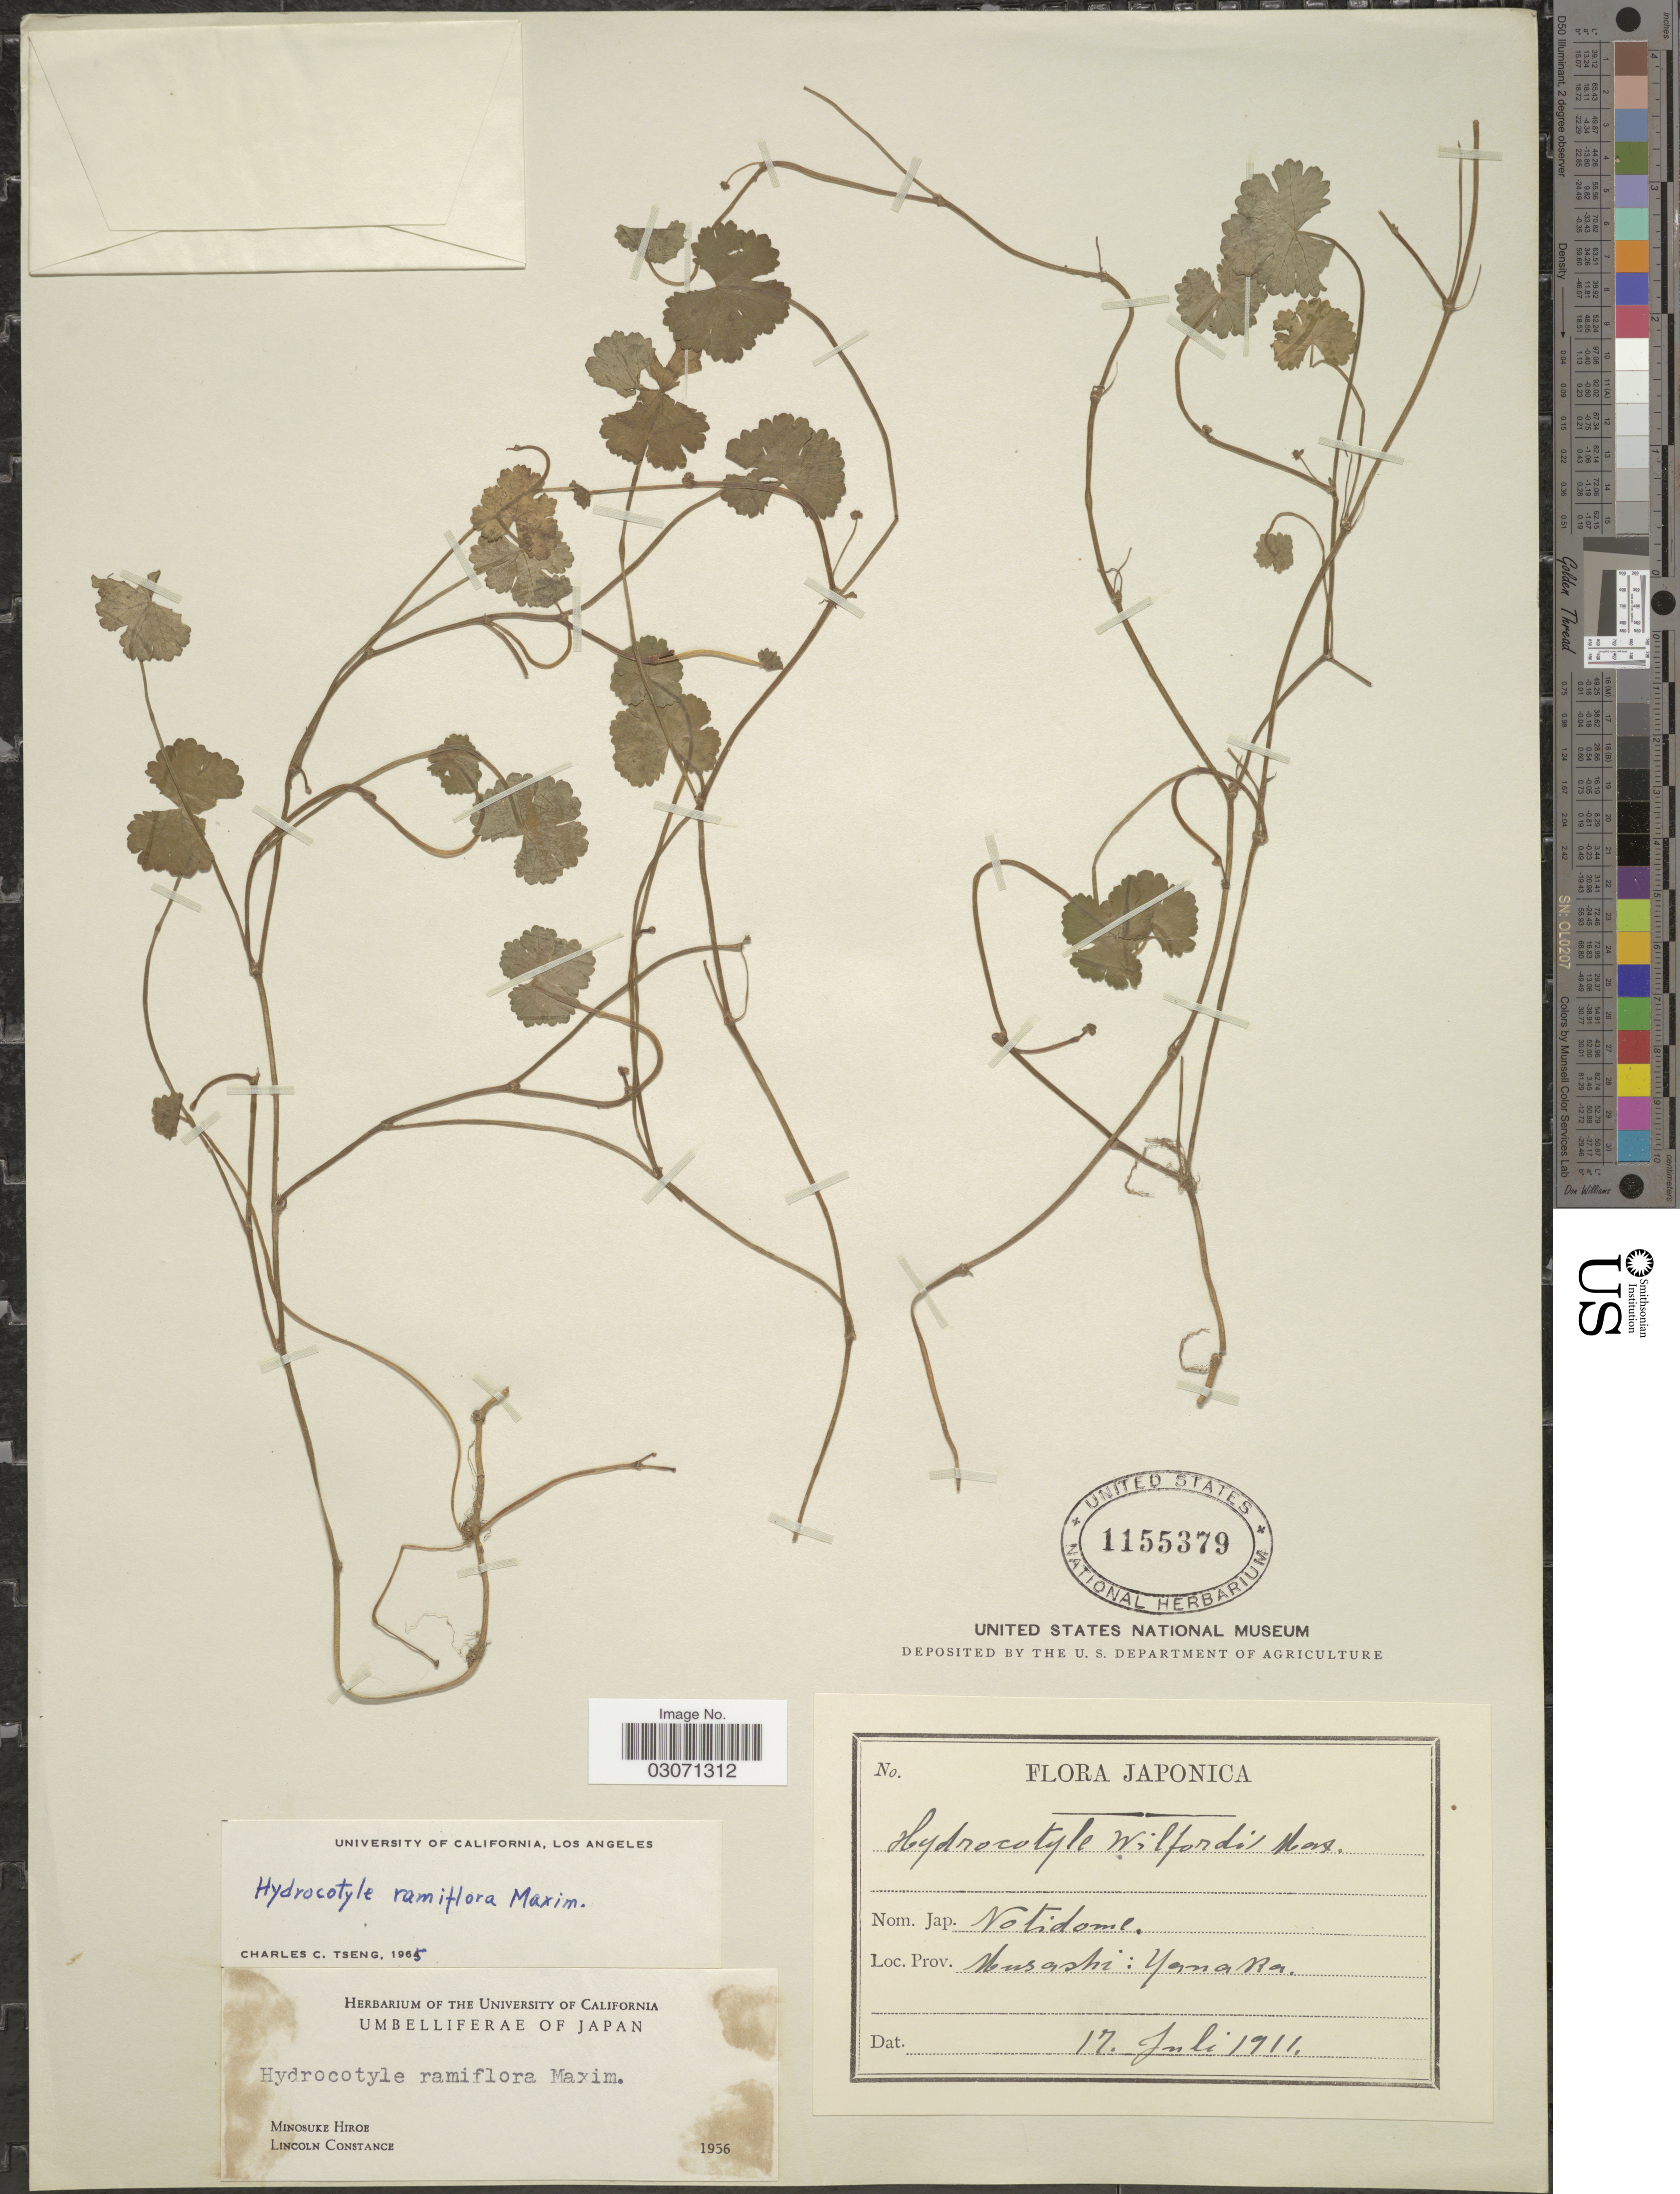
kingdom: Plantae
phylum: Tracheophyta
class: Magnoliopsida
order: Apiales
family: Araliaceae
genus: Hydrocotyle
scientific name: Hydrocotyle ramiflora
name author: Maxim.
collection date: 1911-07-17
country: Japan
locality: Musashi: Yanaka.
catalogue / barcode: US 1155379